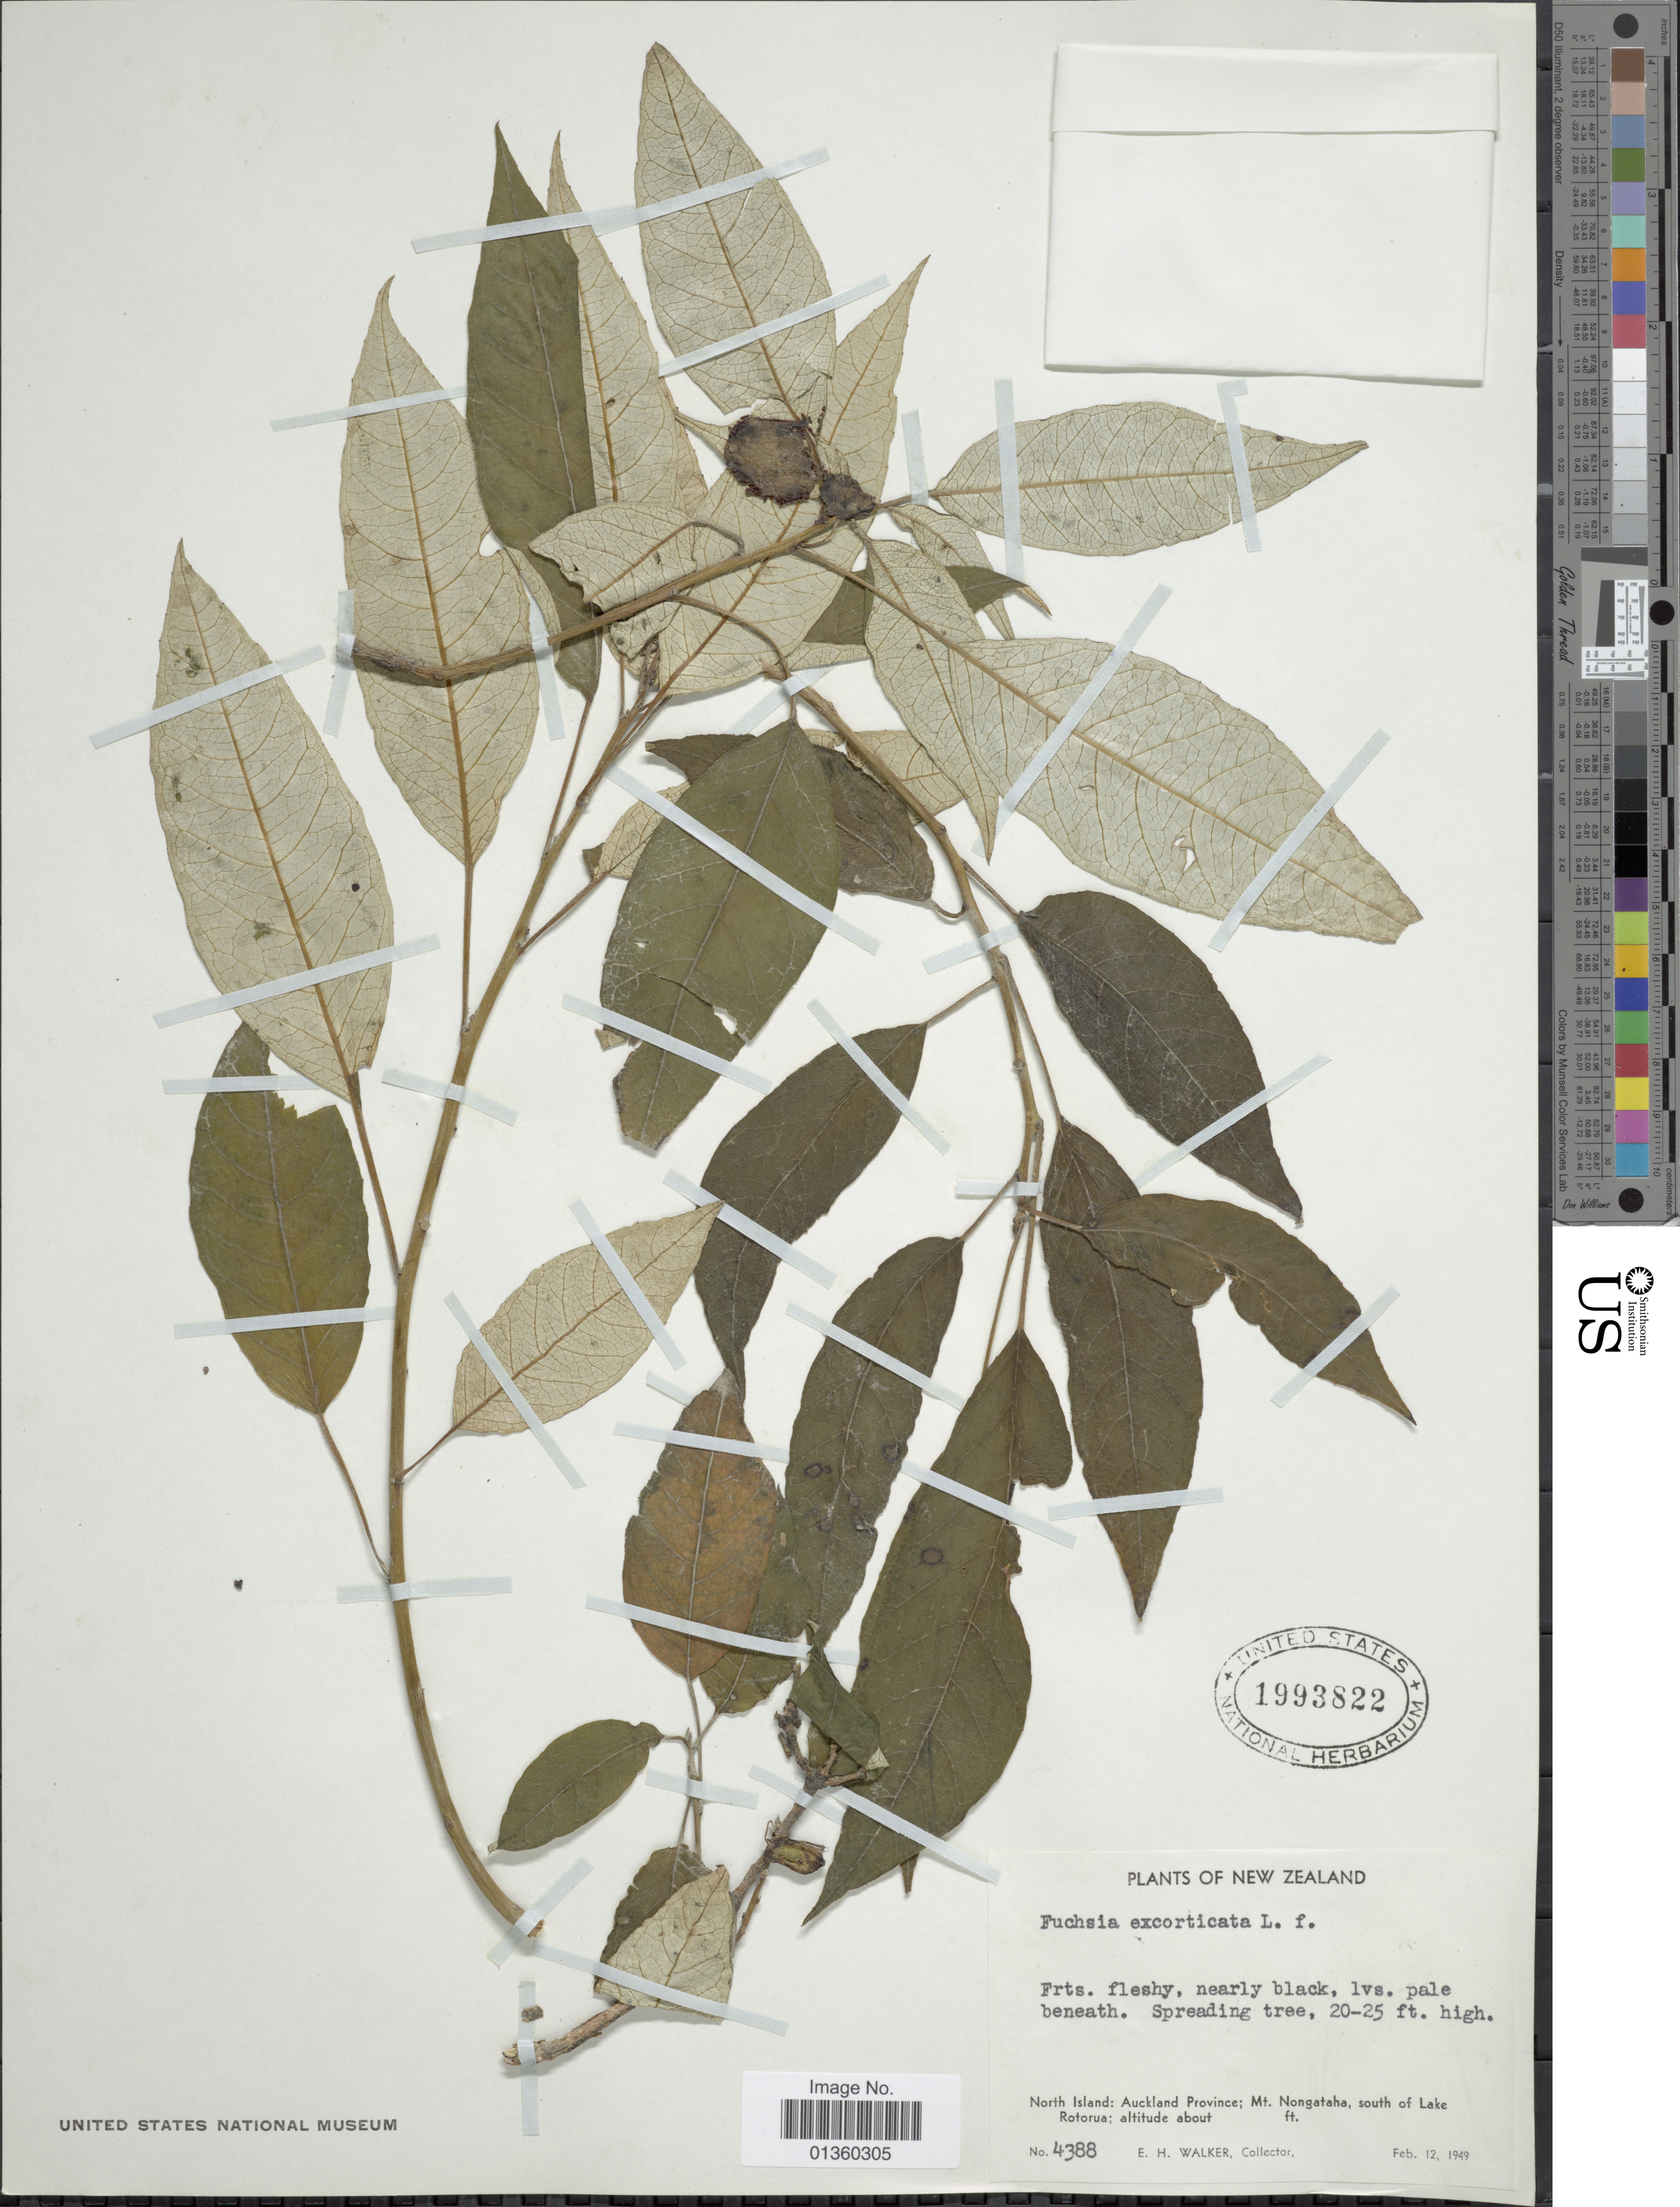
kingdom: Plantae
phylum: Tracheophyta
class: Magnoliopsida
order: Myrtales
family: Onagraceae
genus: Fuchsia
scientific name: Fuchsia excorticata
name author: (J.R. Forst. & G. Forst.) L. f.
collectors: E. H. Walker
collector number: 4388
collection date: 1949-02-12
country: New Zealand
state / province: Auckland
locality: North Island: Auckland Province; Mt. Nongataha, south of Lake Rotorua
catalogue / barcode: US 1993822